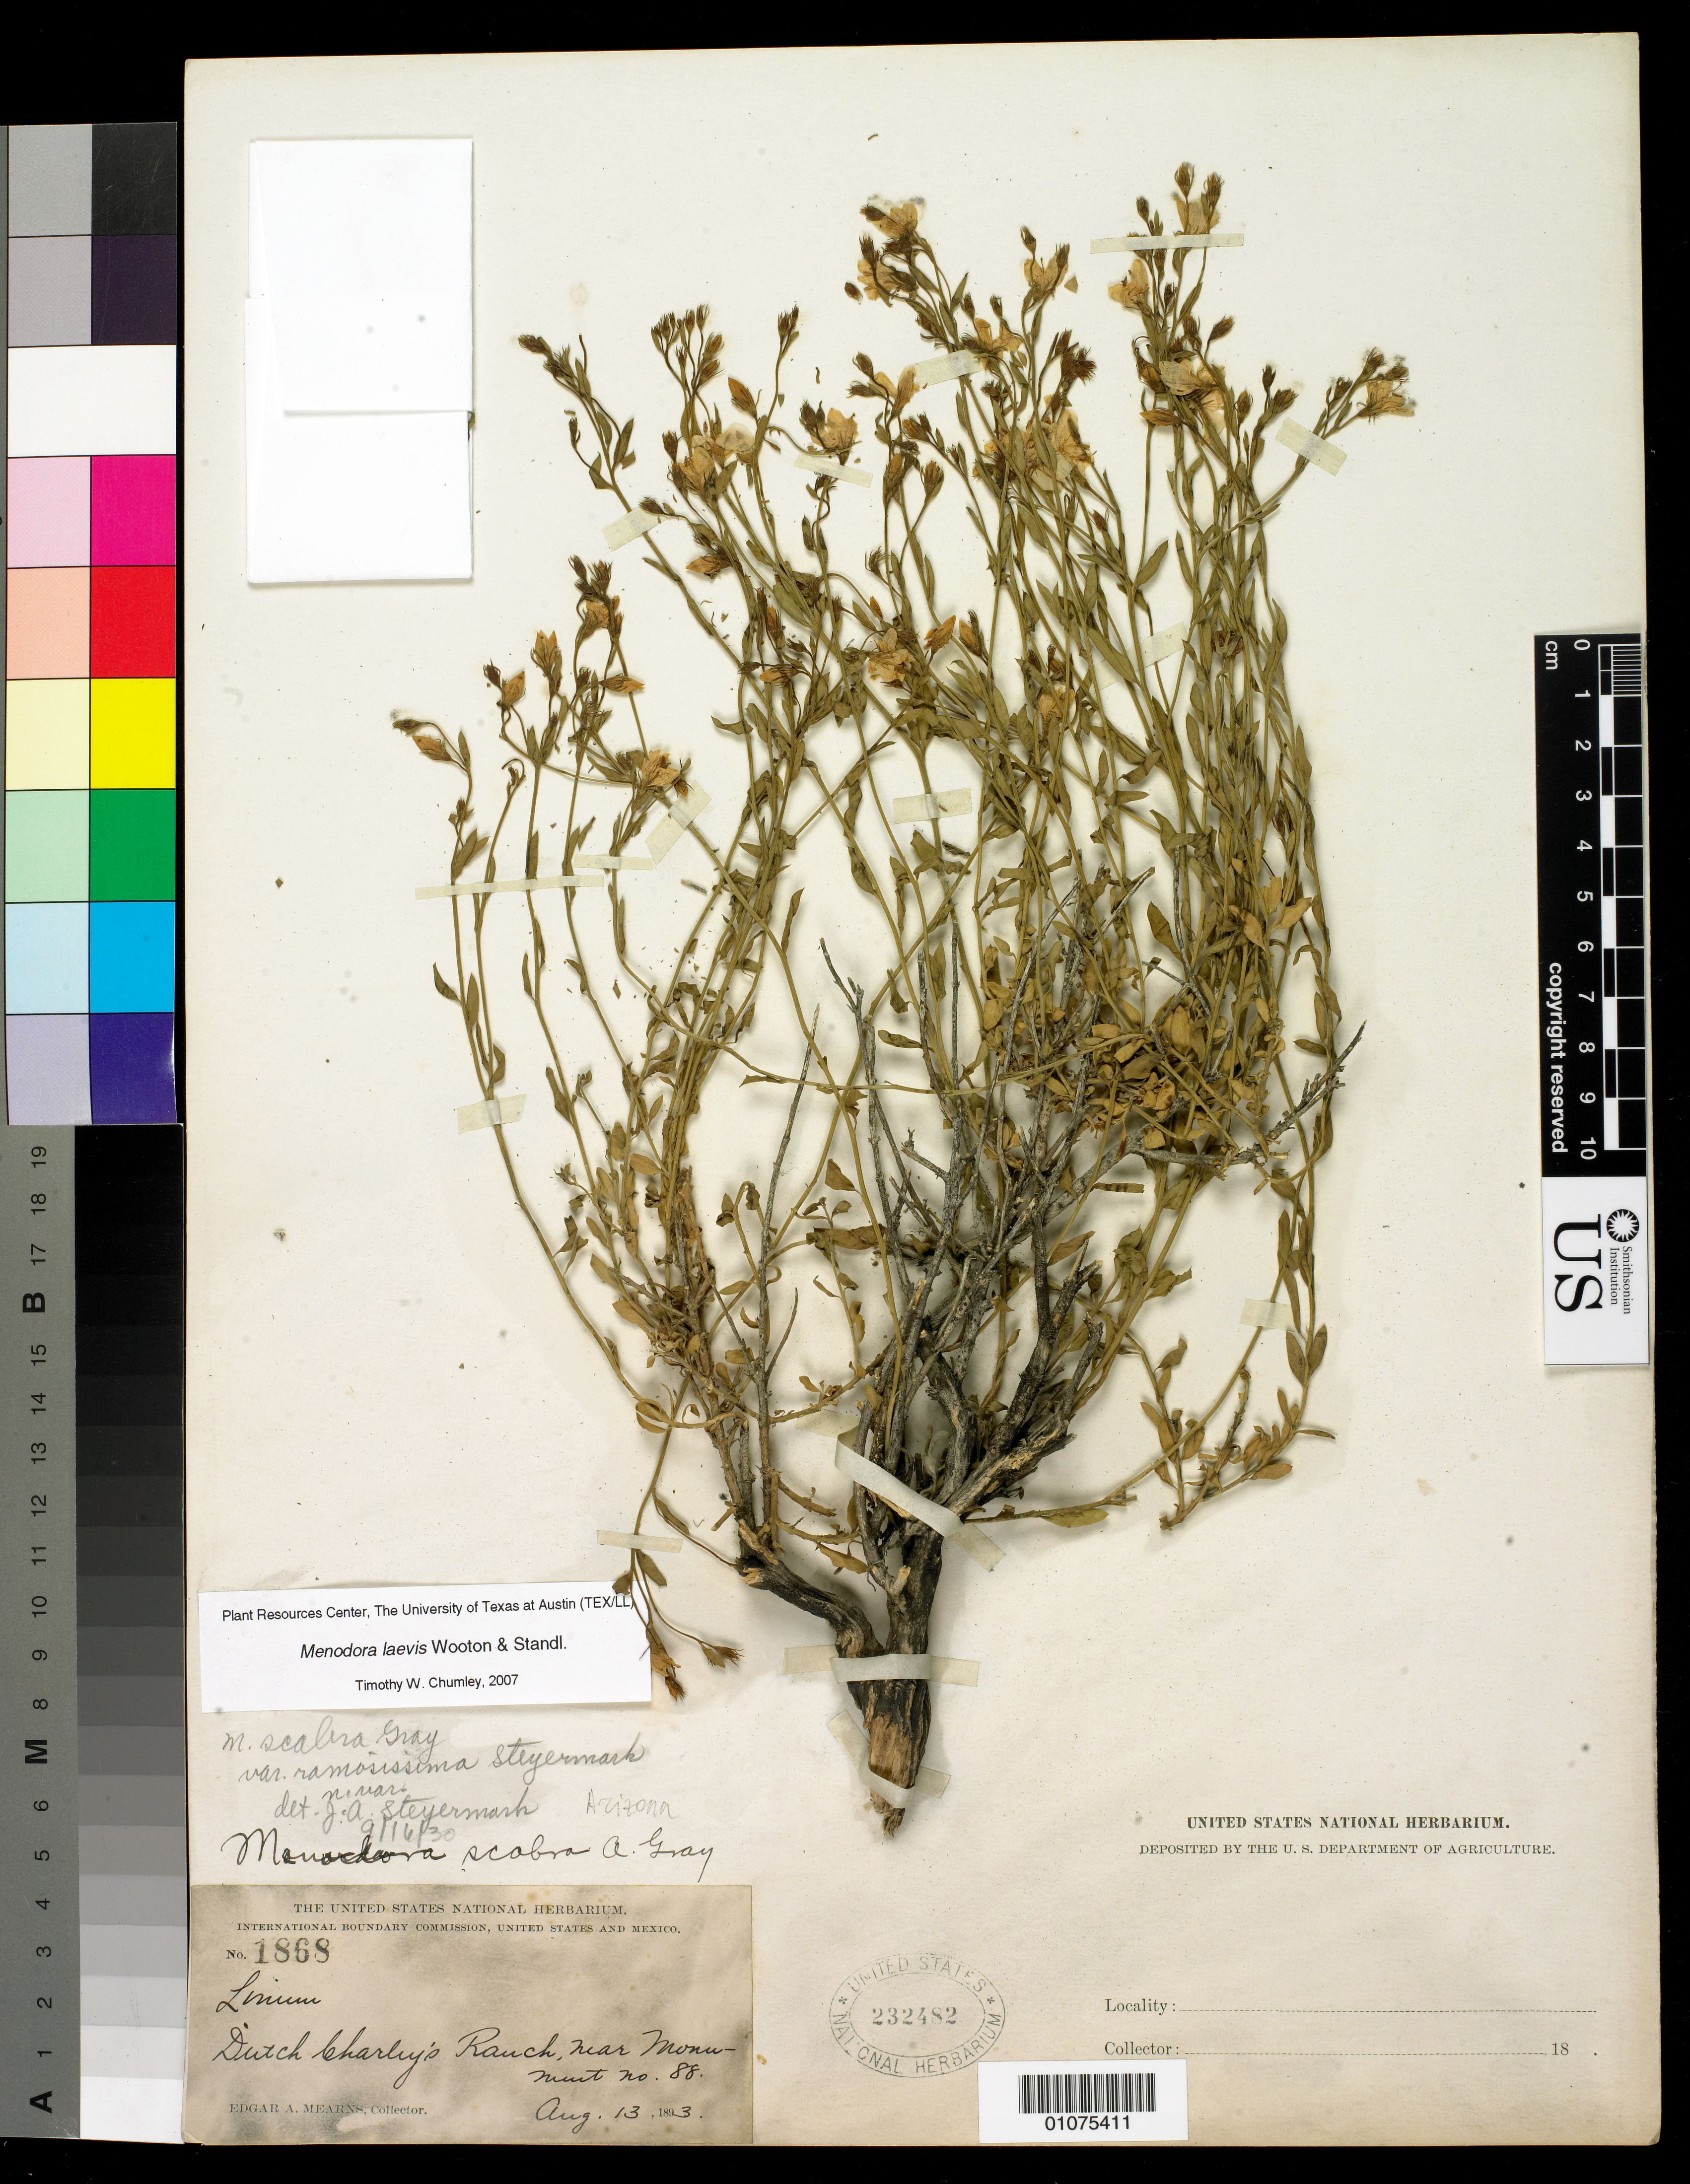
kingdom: Plantae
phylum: Tracheophyta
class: Magnoliopsida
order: Lamiales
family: Oleaceae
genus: Menodora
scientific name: Menodora laevis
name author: Wooton & Standl.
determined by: Chumley, T. W., (TEX)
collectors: E. A. Mearns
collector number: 1868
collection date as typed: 13 Aug 1893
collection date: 1893-08-13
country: United States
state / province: Arizona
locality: Dutch Charley's Ranch, near Monument # 88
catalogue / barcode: US 232482